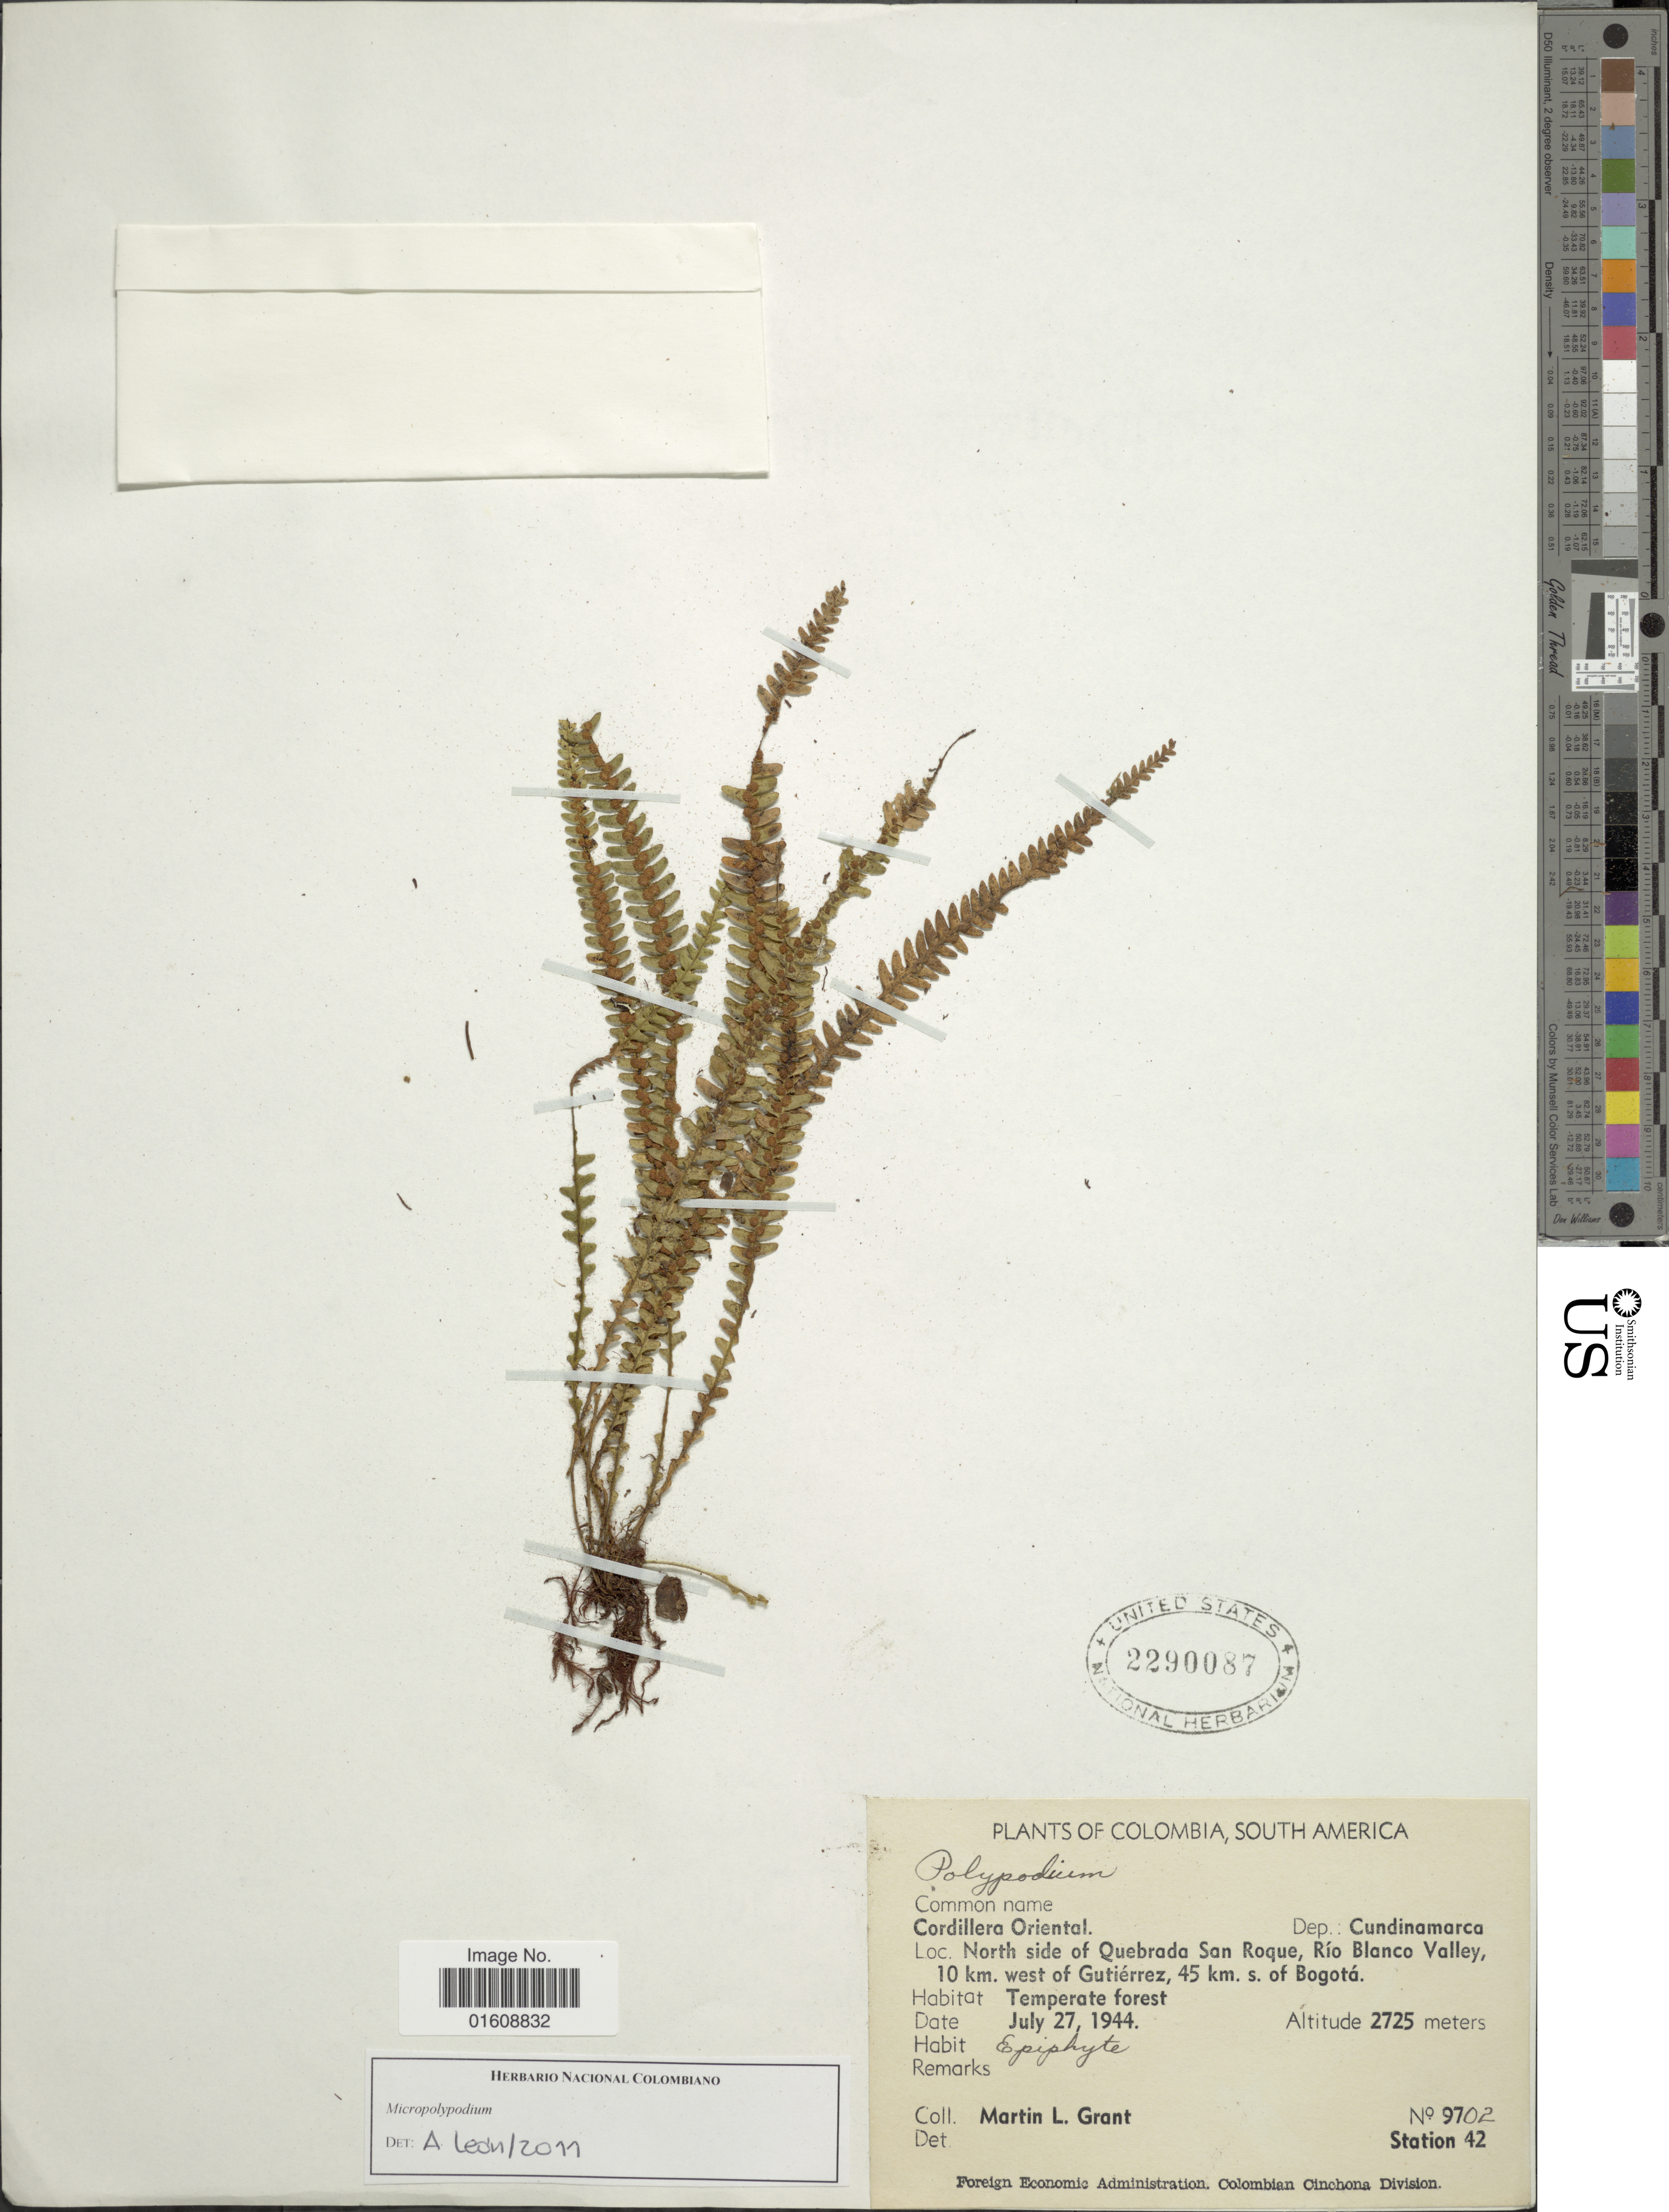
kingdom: Plantae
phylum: Tracheophyta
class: Polypodiopsida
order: Polypodiales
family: Polypodiaceae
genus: Alansmia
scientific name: Alansmia sp.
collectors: M. L. Grant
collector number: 9702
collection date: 1944-07-27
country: Colombia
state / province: Cundinamarca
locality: Cordillera Oriental. North side of Quebrada San Roque, Río Blanco Valley, 10 km. west of Gutiérrez, 45 km. s. of Bogotá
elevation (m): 2725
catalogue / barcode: US 2290087